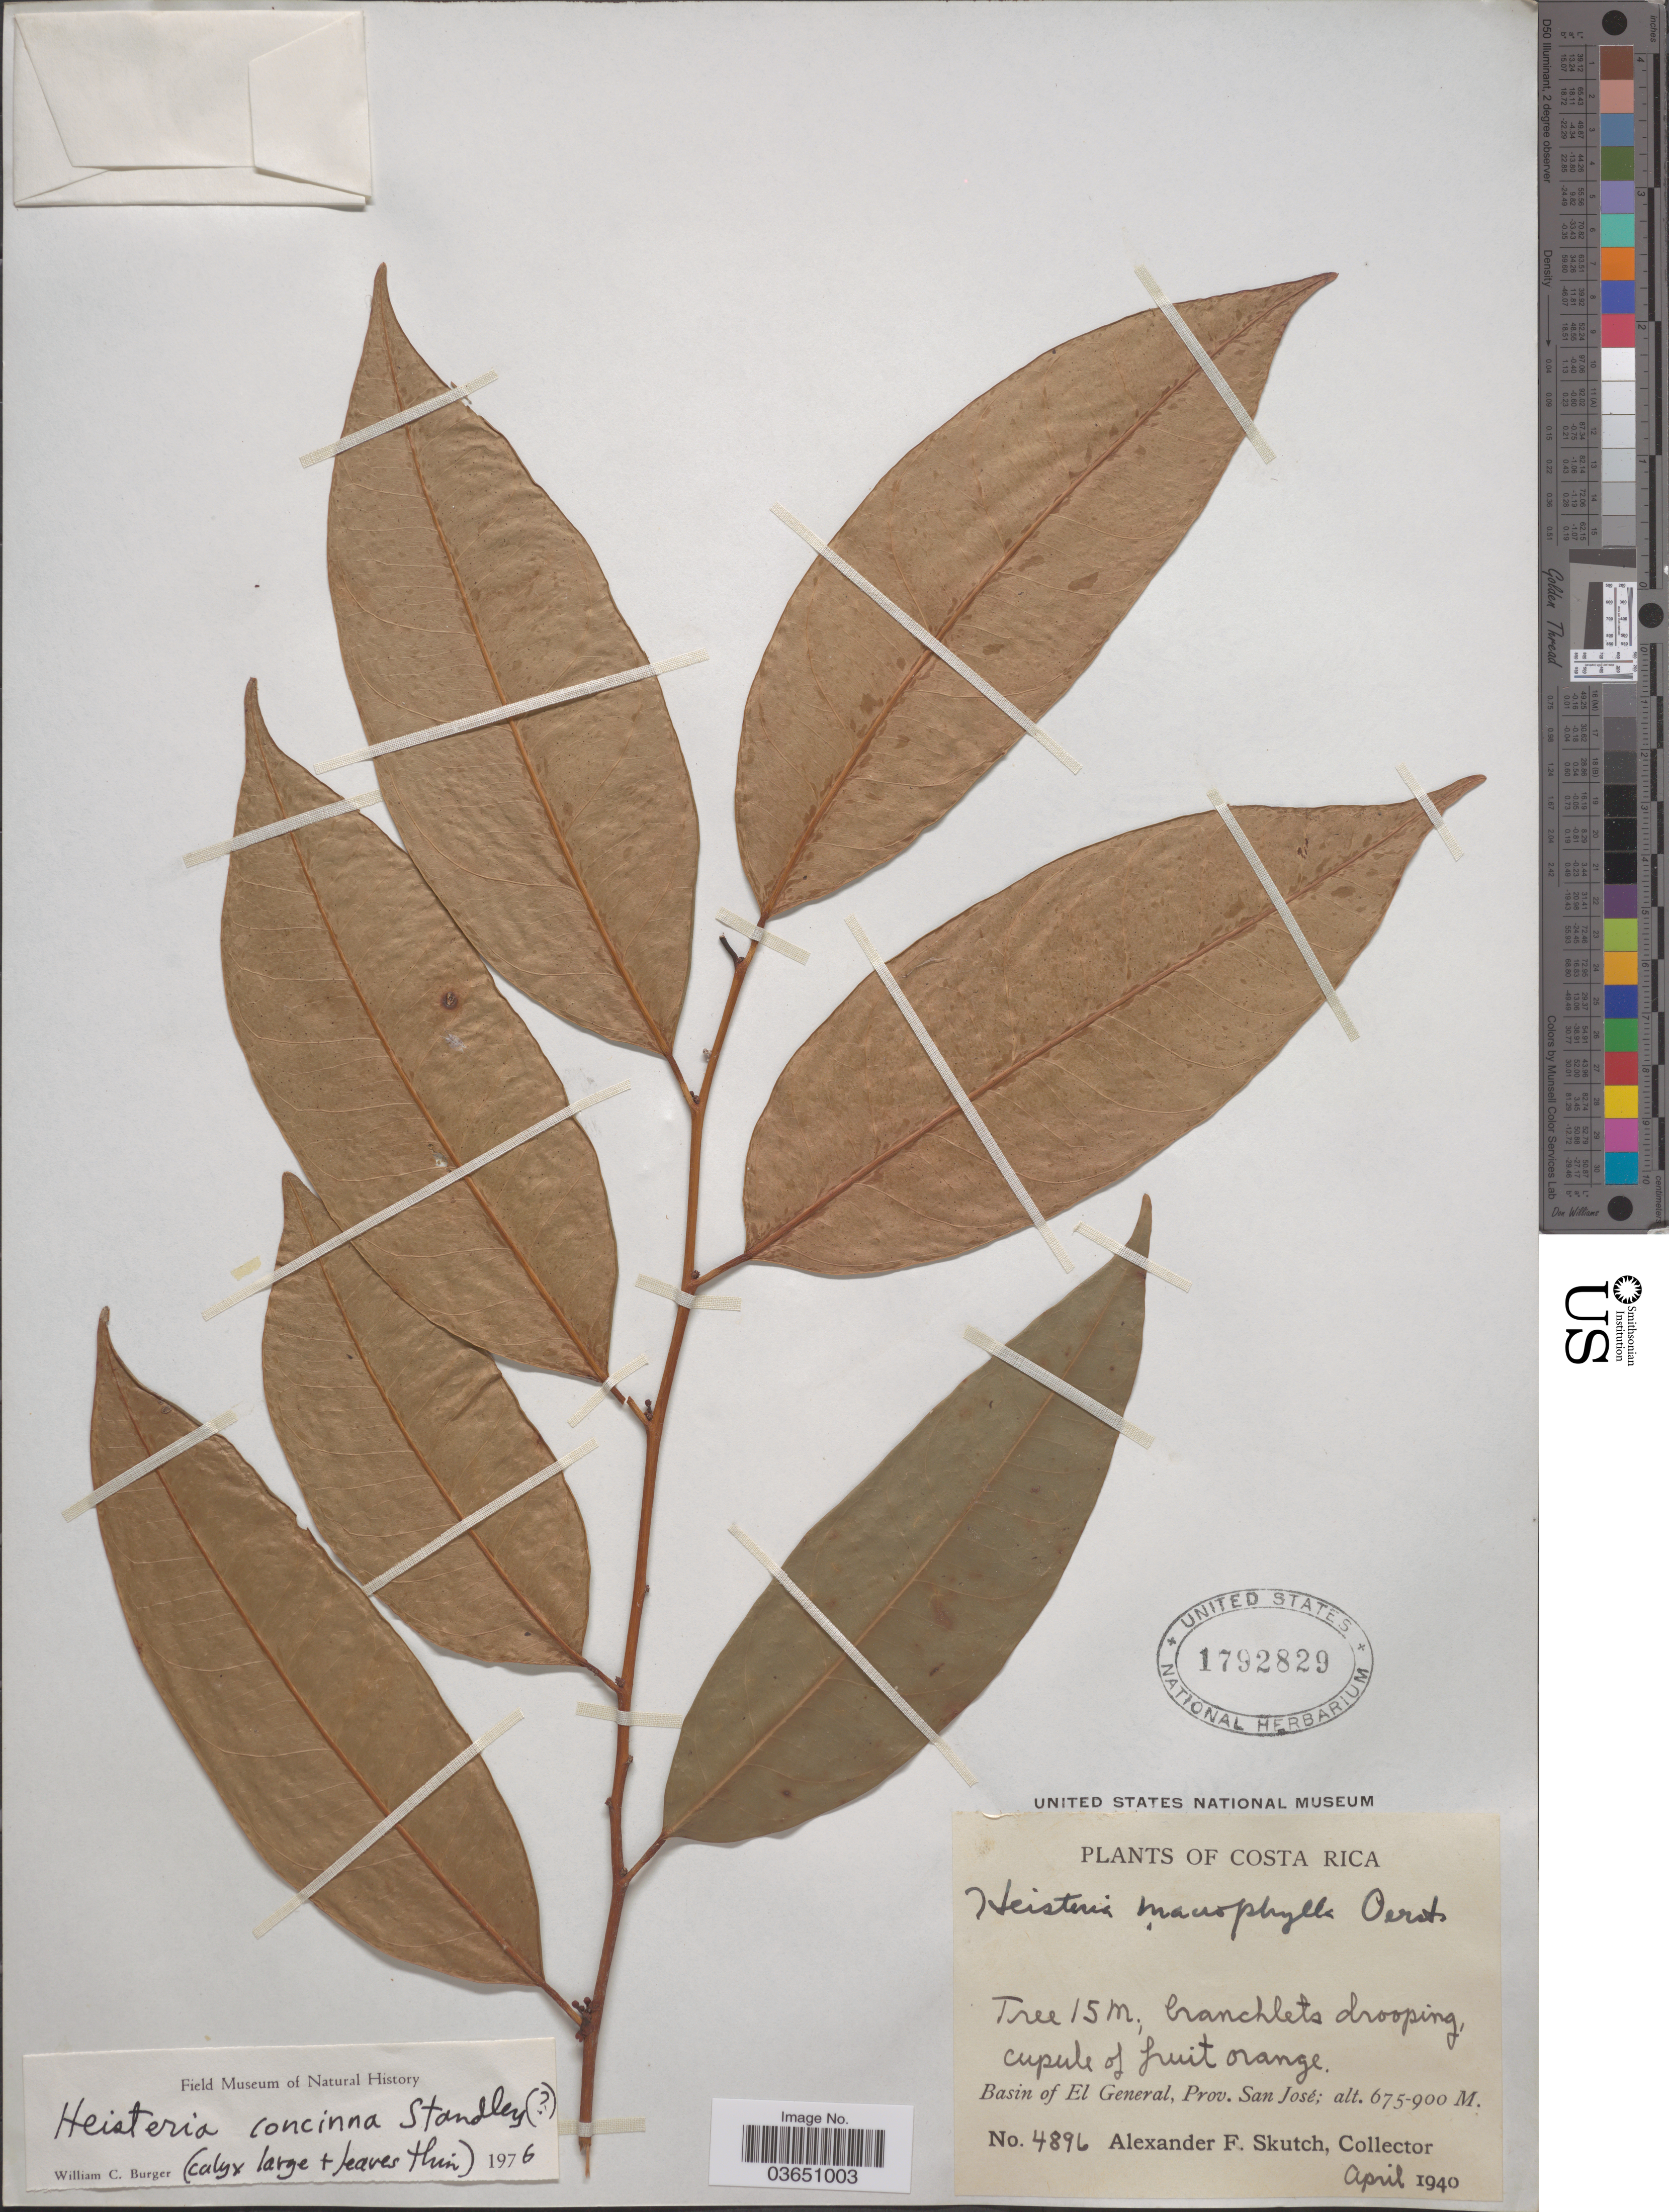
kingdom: Plantae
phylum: Tracheophyta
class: Magnoliopsida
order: Santalales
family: Erythropalaceae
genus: Heisteria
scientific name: Heisteria concinna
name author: Standl.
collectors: A. F. Skutch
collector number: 4896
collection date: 1940-04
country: Costa Rica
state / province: San José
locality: Basin of General.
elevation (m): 675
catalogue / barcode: US 1792829